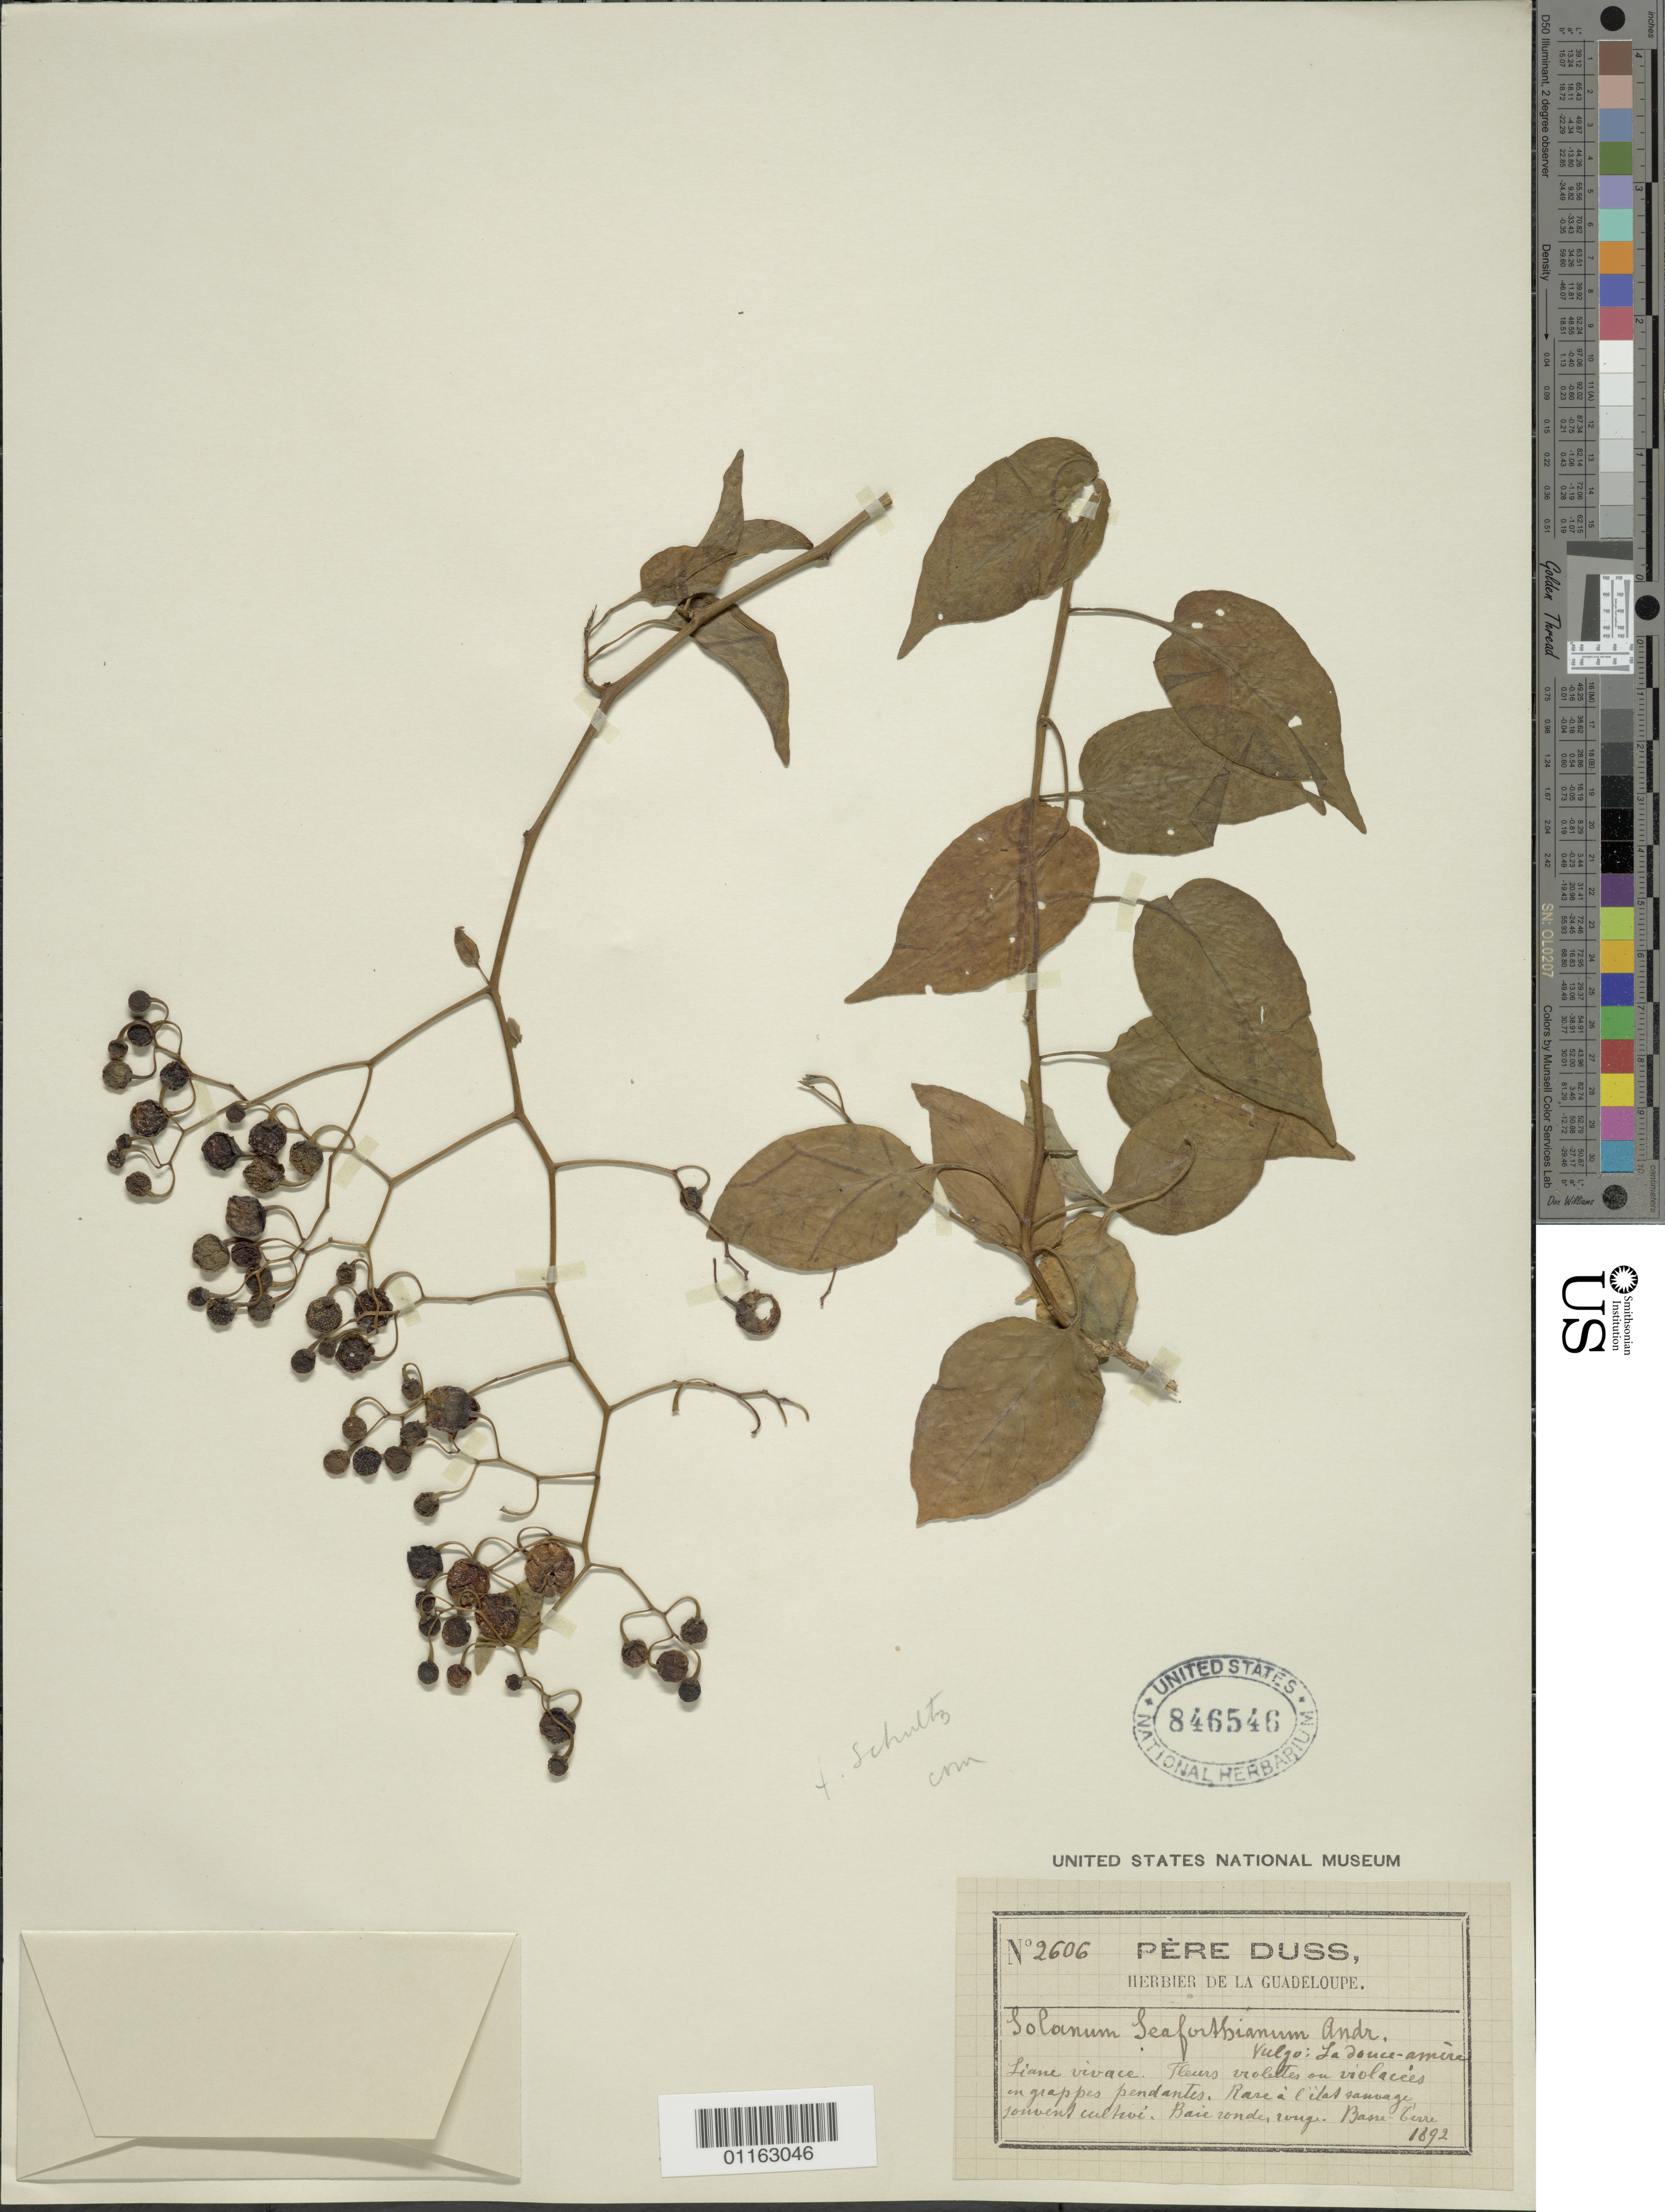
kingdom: Plantae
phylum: Tracheophyta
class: Magnoliopsida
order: Solanales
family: Solanaceae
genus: Solanum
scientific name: Solanum seaforthianum var. seaforthianum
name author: Andrews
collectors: Père Duss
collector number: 2606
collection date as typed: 1892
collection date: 1892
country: Guadeloupe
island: Basse-Terre I.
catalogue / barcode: US 846546